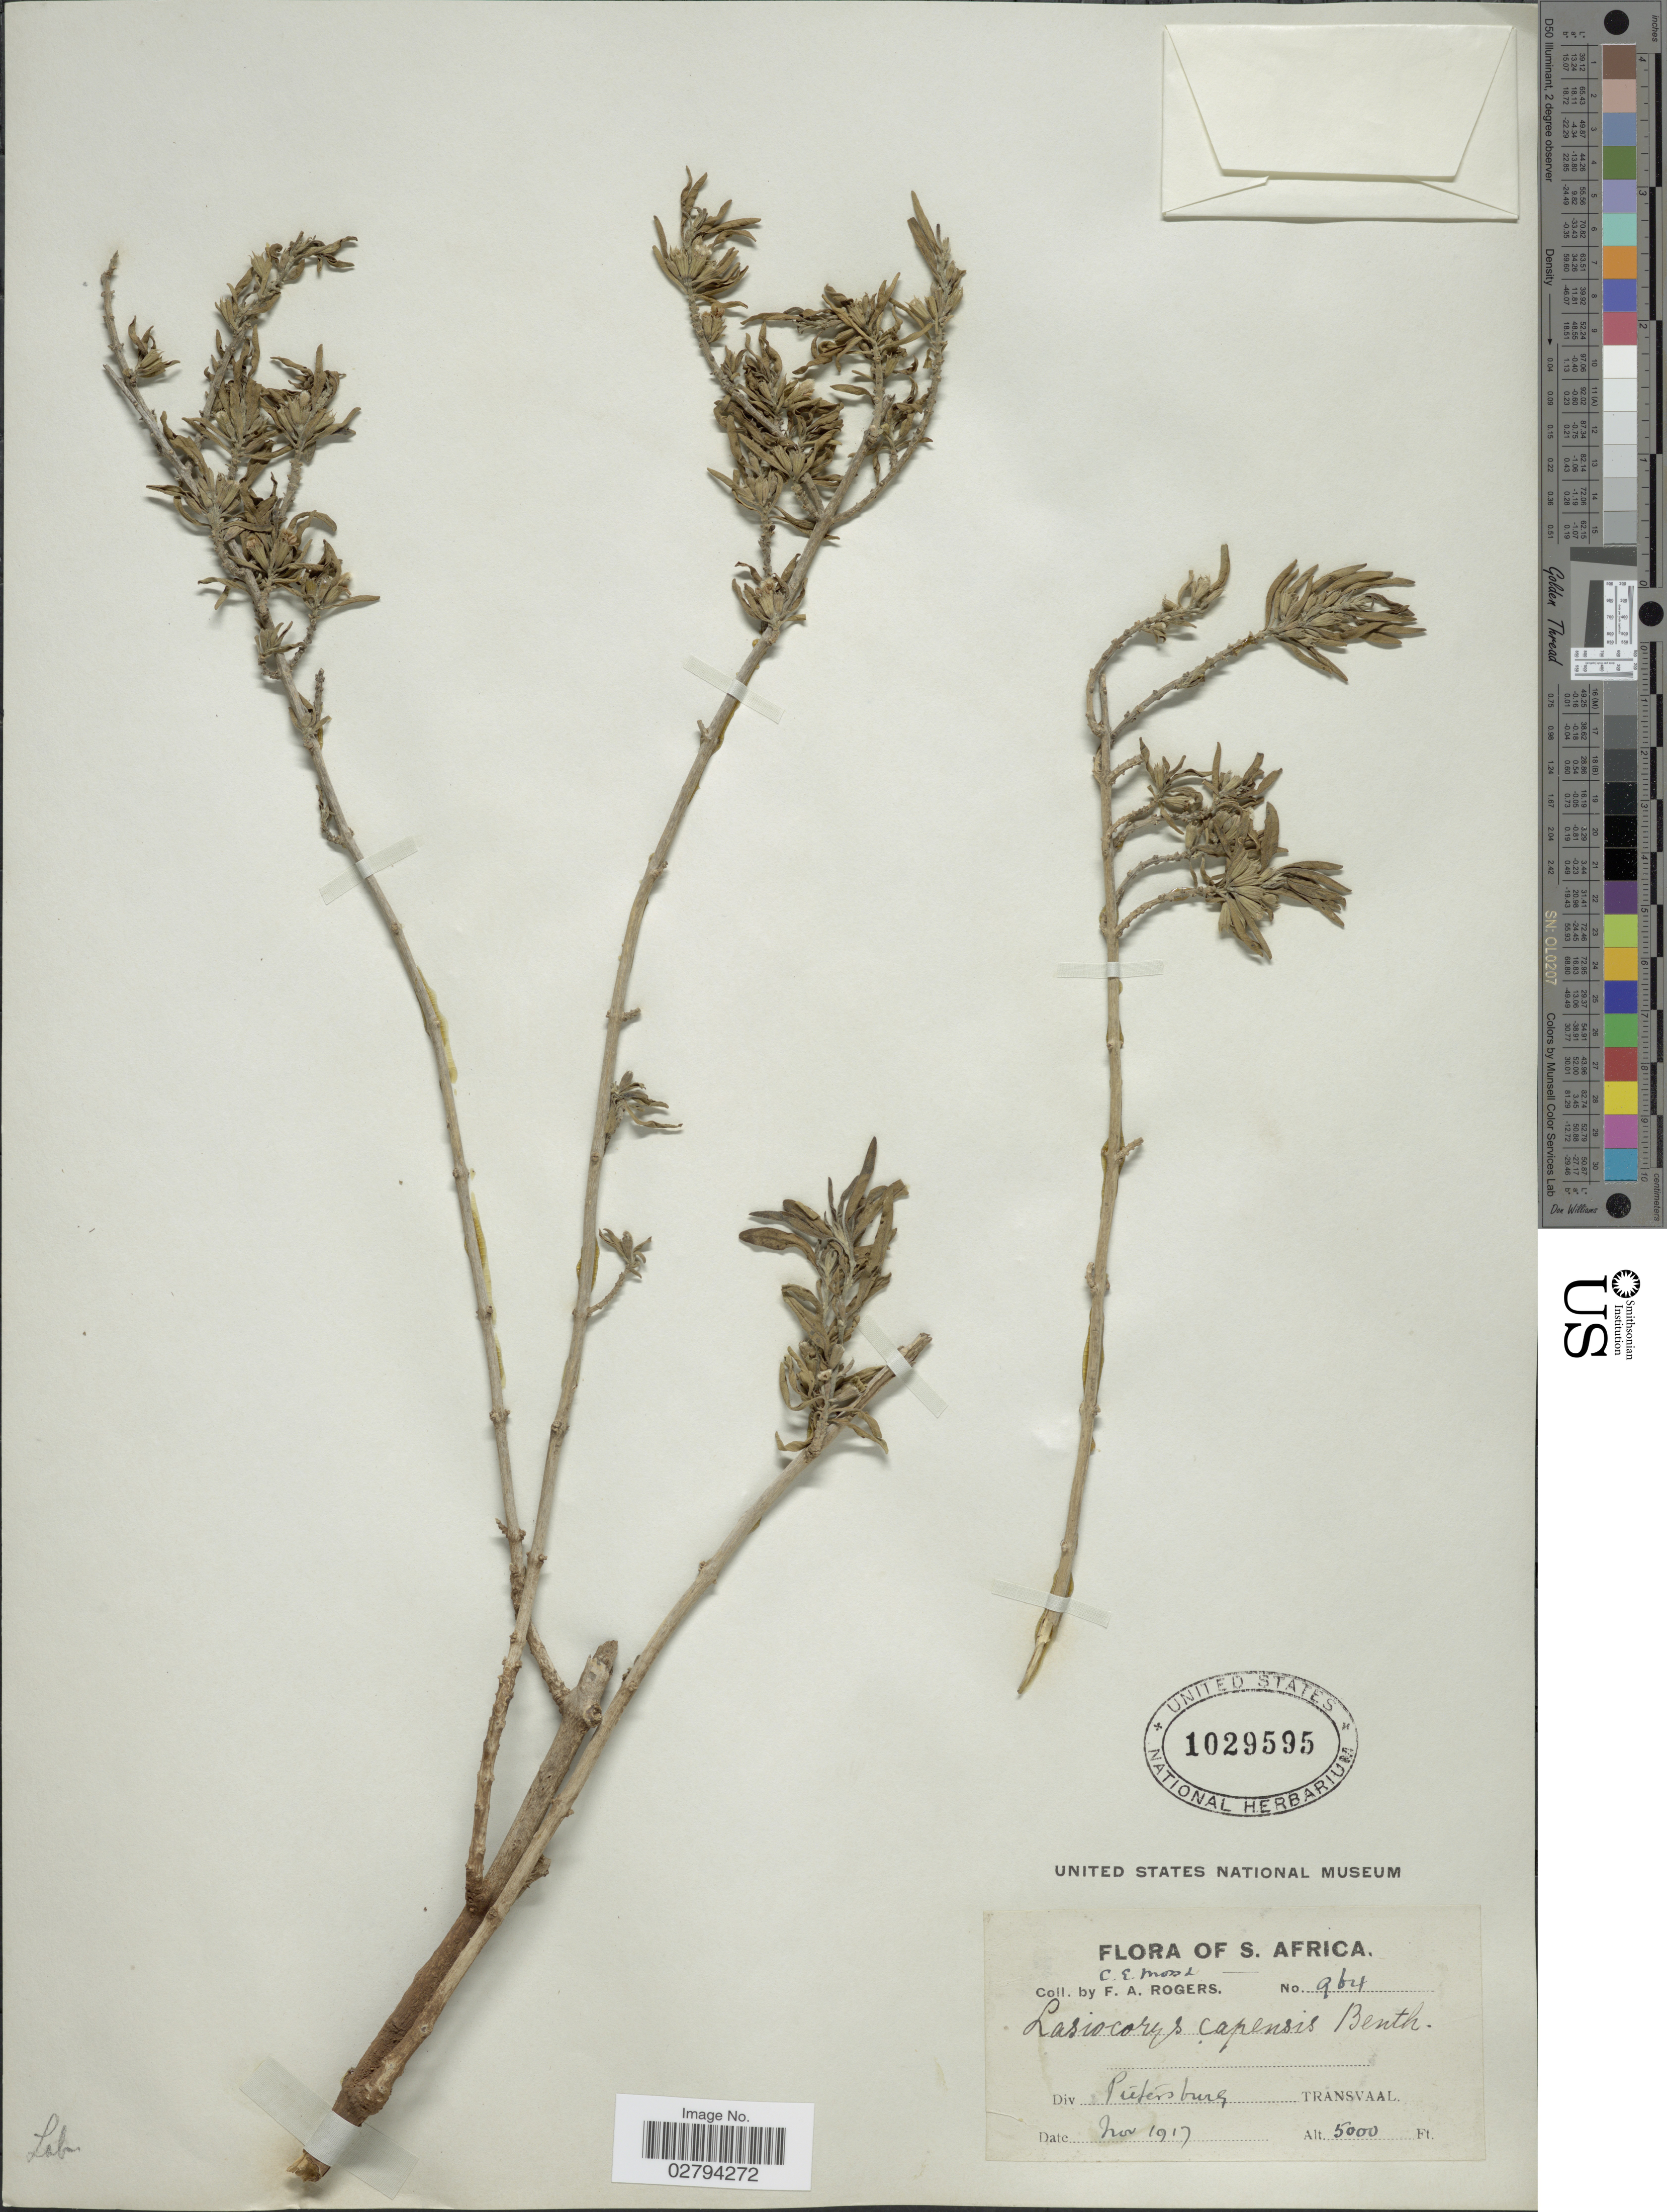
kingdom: Plantae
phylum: Tracheophyta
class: Magnoliopsida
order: Lamiales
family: Lamiaceae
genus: Leucas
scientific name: Leucas capensis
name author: (Benth.) Engl.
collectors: C. E. Moss & F. A. Rogers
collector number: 964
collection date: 1917-11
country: South Africa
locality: Div. Pietersburg Transvaal.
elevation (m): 1524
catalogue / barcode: US 1029595